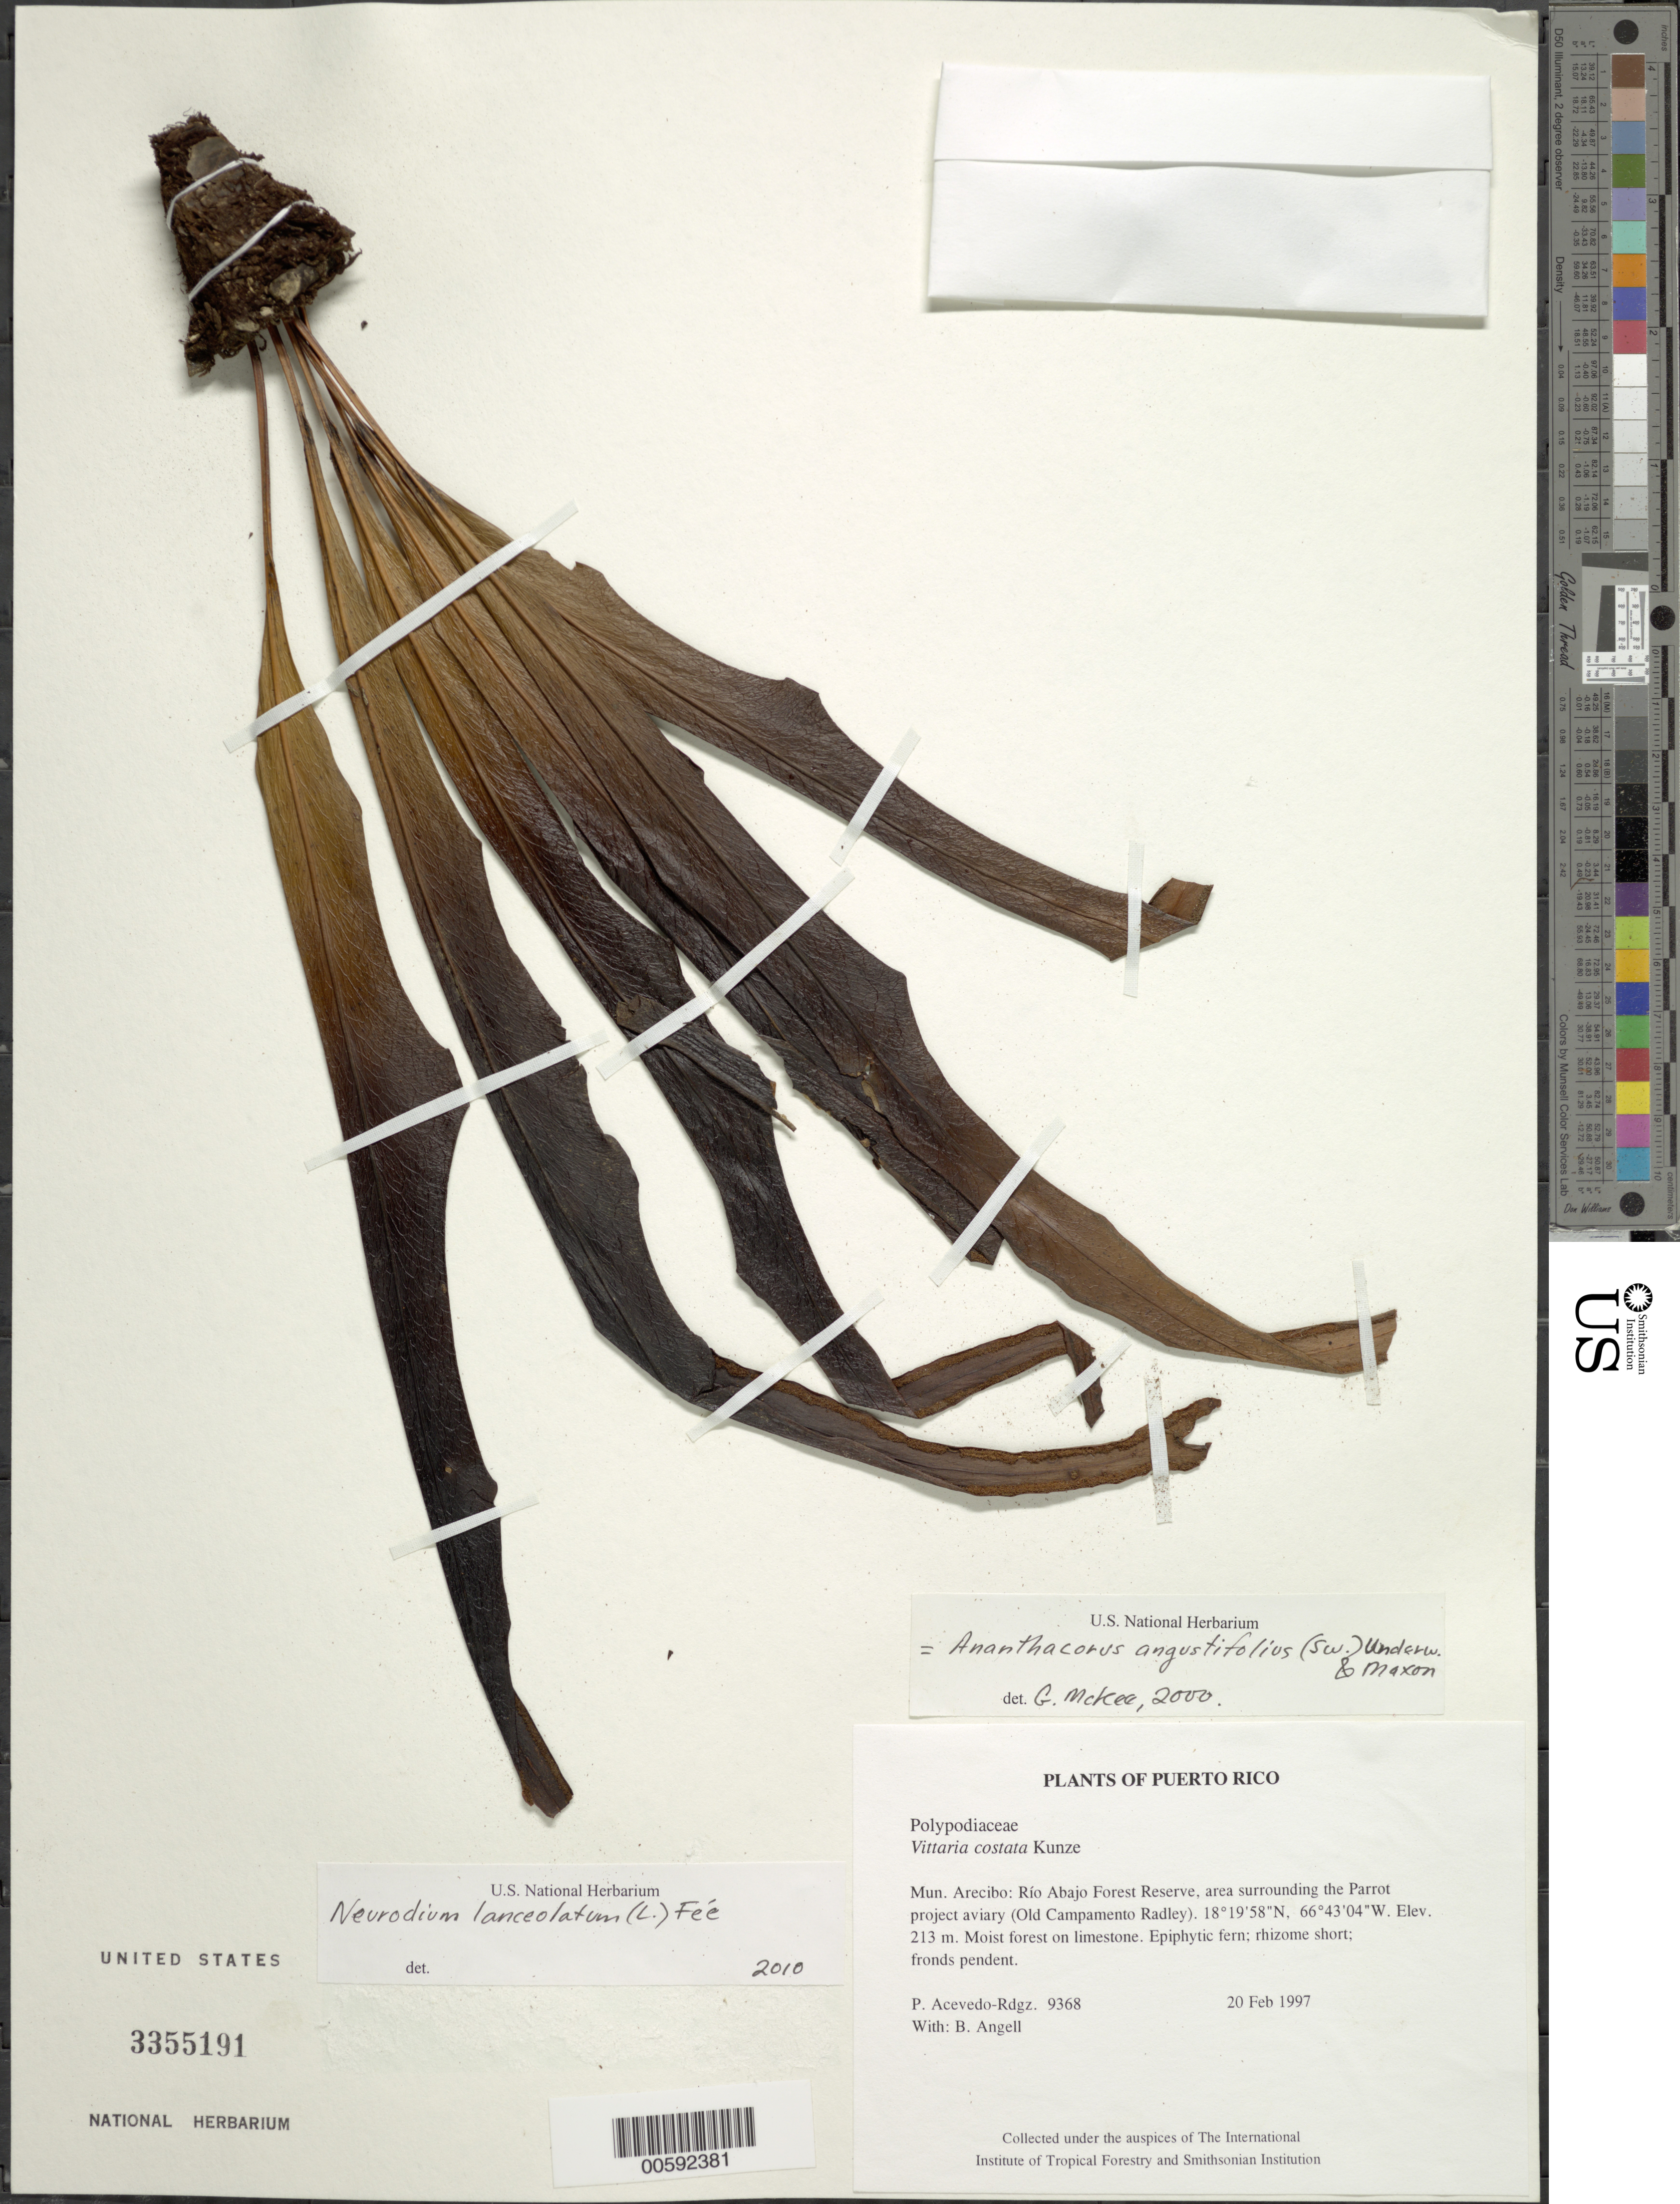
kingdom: Plantae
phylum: Tracheophyta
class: Polypodiopsida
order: Polypodiales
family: Polypodiaceae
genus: Pleopeltis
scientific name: Pleopeltis marginata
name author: A.R. Sm. & Tejero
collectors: P. Acevedo-Rodr. & Bobbi Angell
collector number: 9368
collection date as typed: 20 Feb 1997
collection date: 1997-02-20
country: Puerto Rico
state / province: Arecibo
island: Puerto Rico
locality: Arecibo; Río Abajo Forest Reserve, area surrounding the Parrot project aviary (Old Campamento Radley).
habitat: Moist forest on limestone.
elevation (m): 213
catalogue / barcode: US 3355191